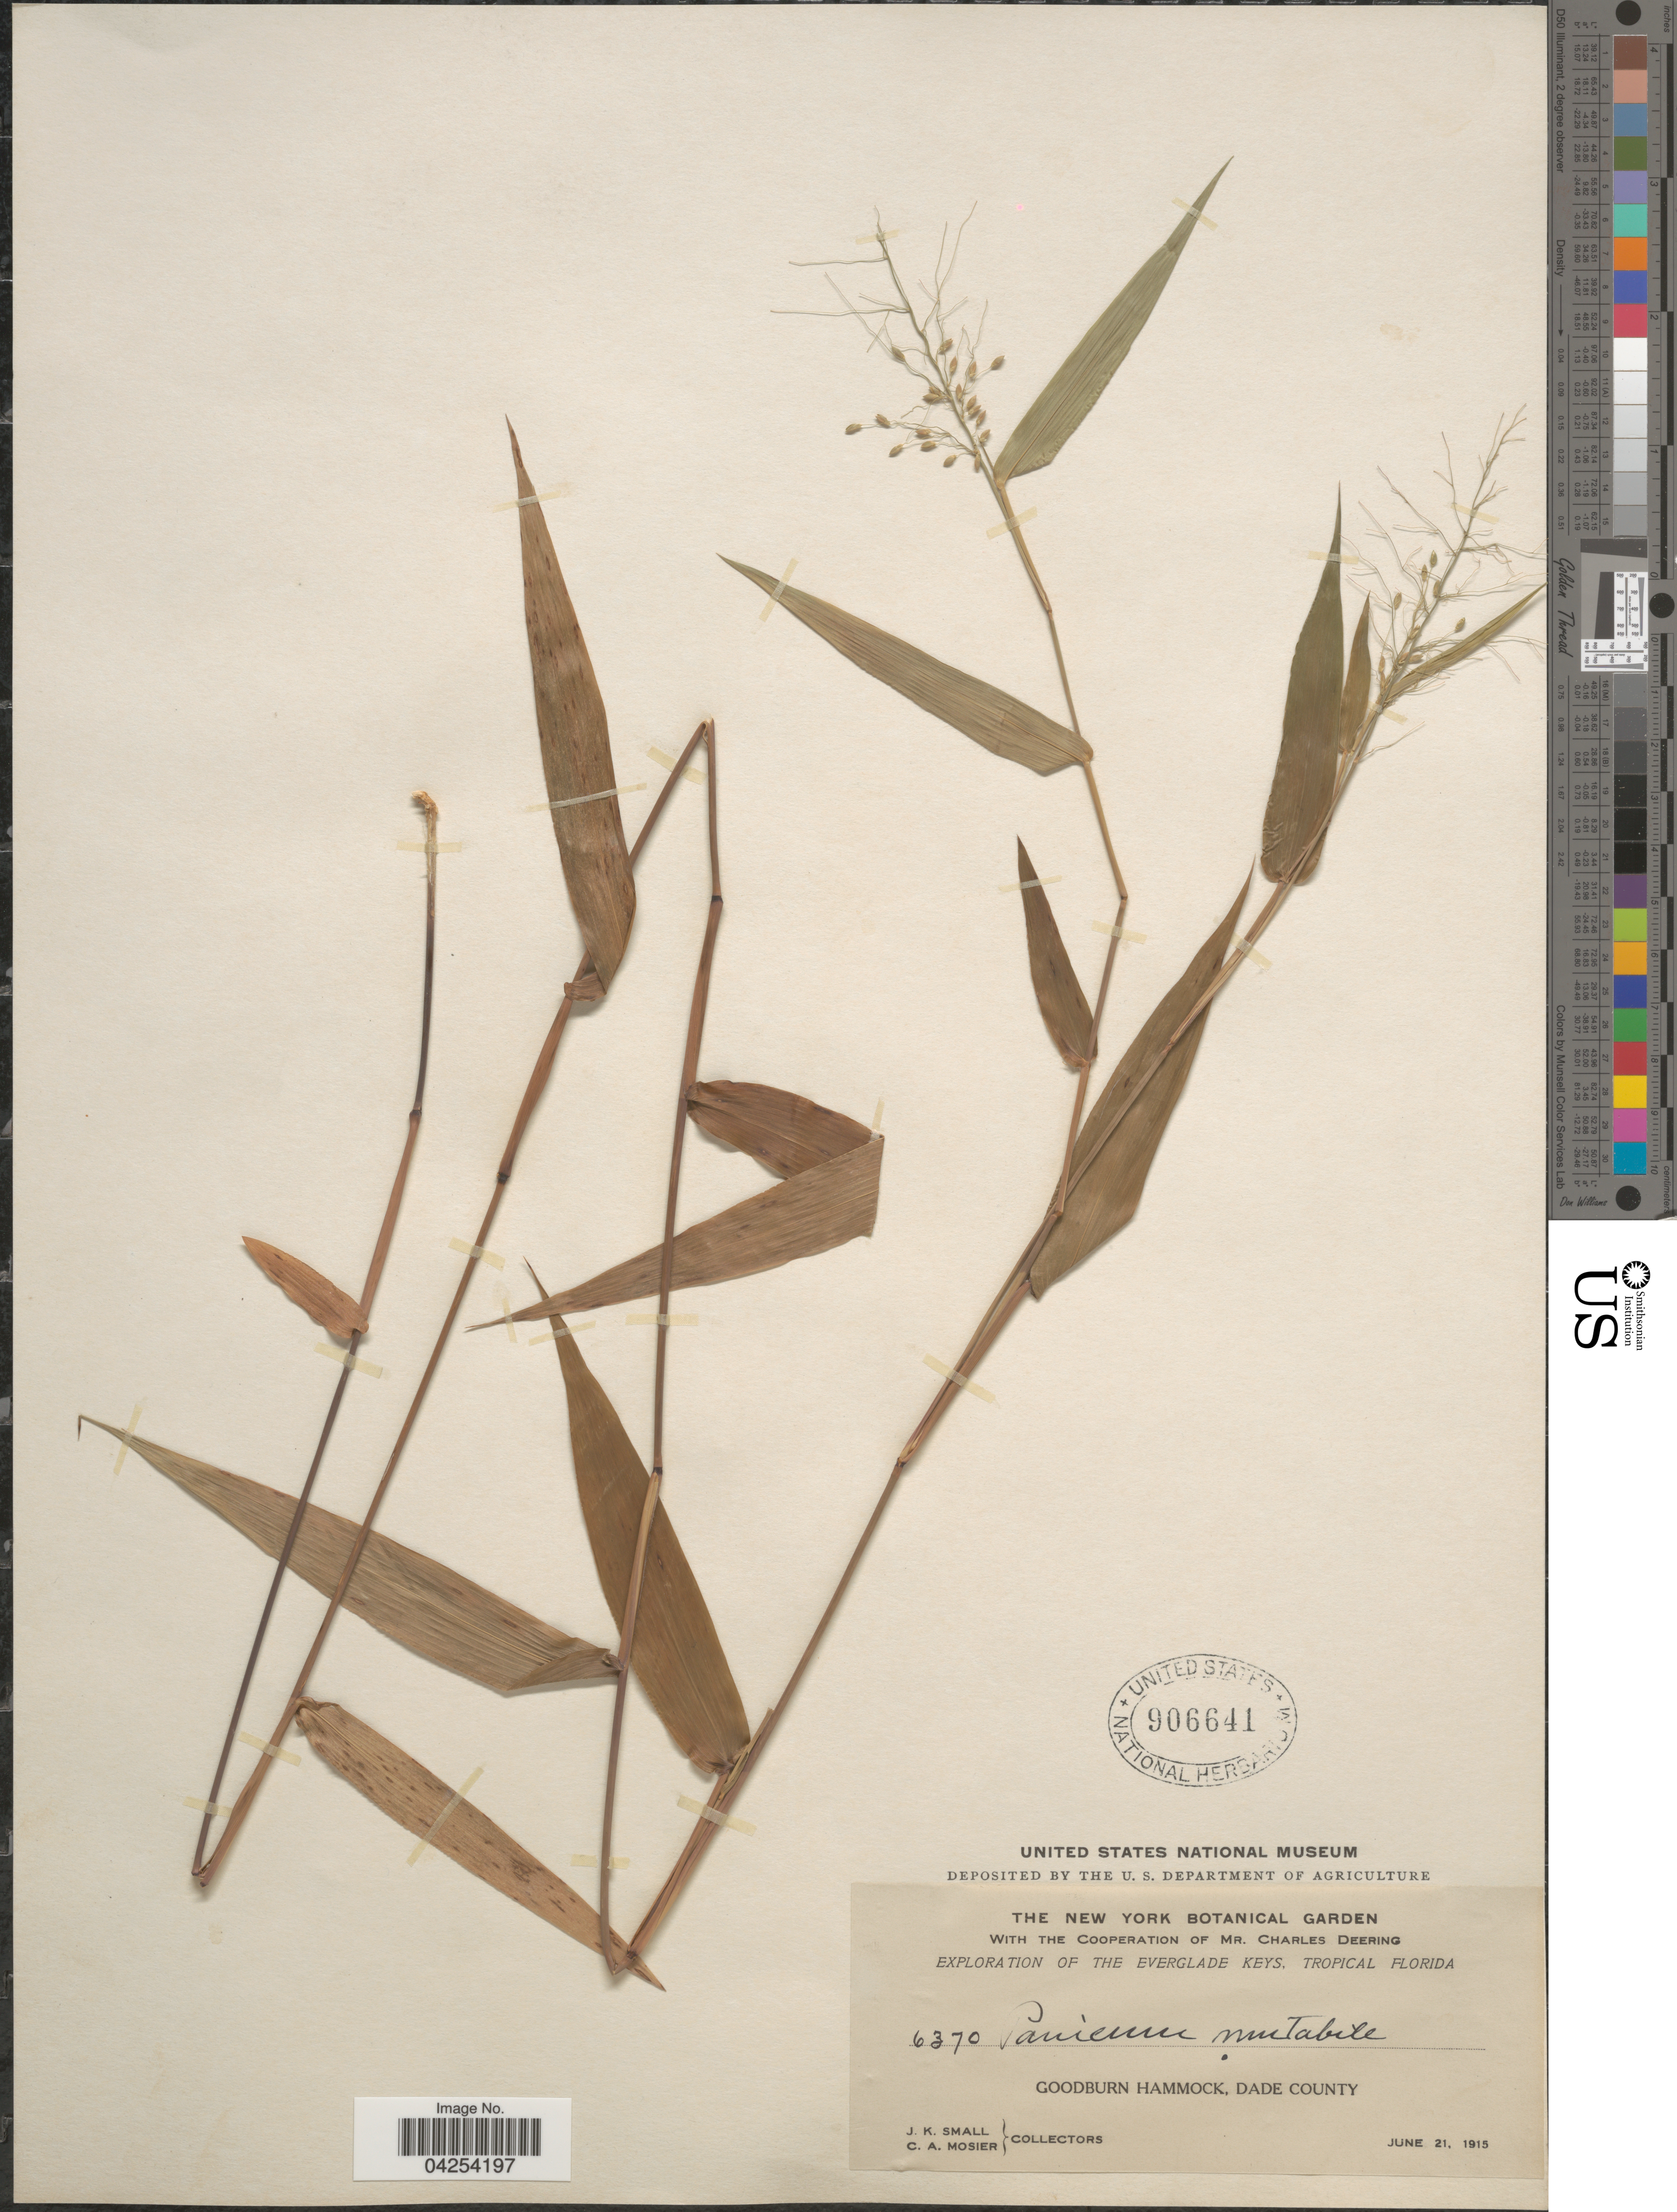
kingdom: Plantae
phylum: Tracheophyta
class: Liliopsida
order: Poales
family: Poaceae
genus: Dichanthelium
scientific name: Dichanthelium commutatum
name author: (Schult.) Gould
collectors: J. K. Small & C. A. Mosier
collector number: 6370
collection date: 1915-06-21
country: United States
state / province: Florida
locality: Exploration of the Everglade Keys, Tropical Florida. Goodburn hammock, Dade County.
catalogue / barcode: US 906641